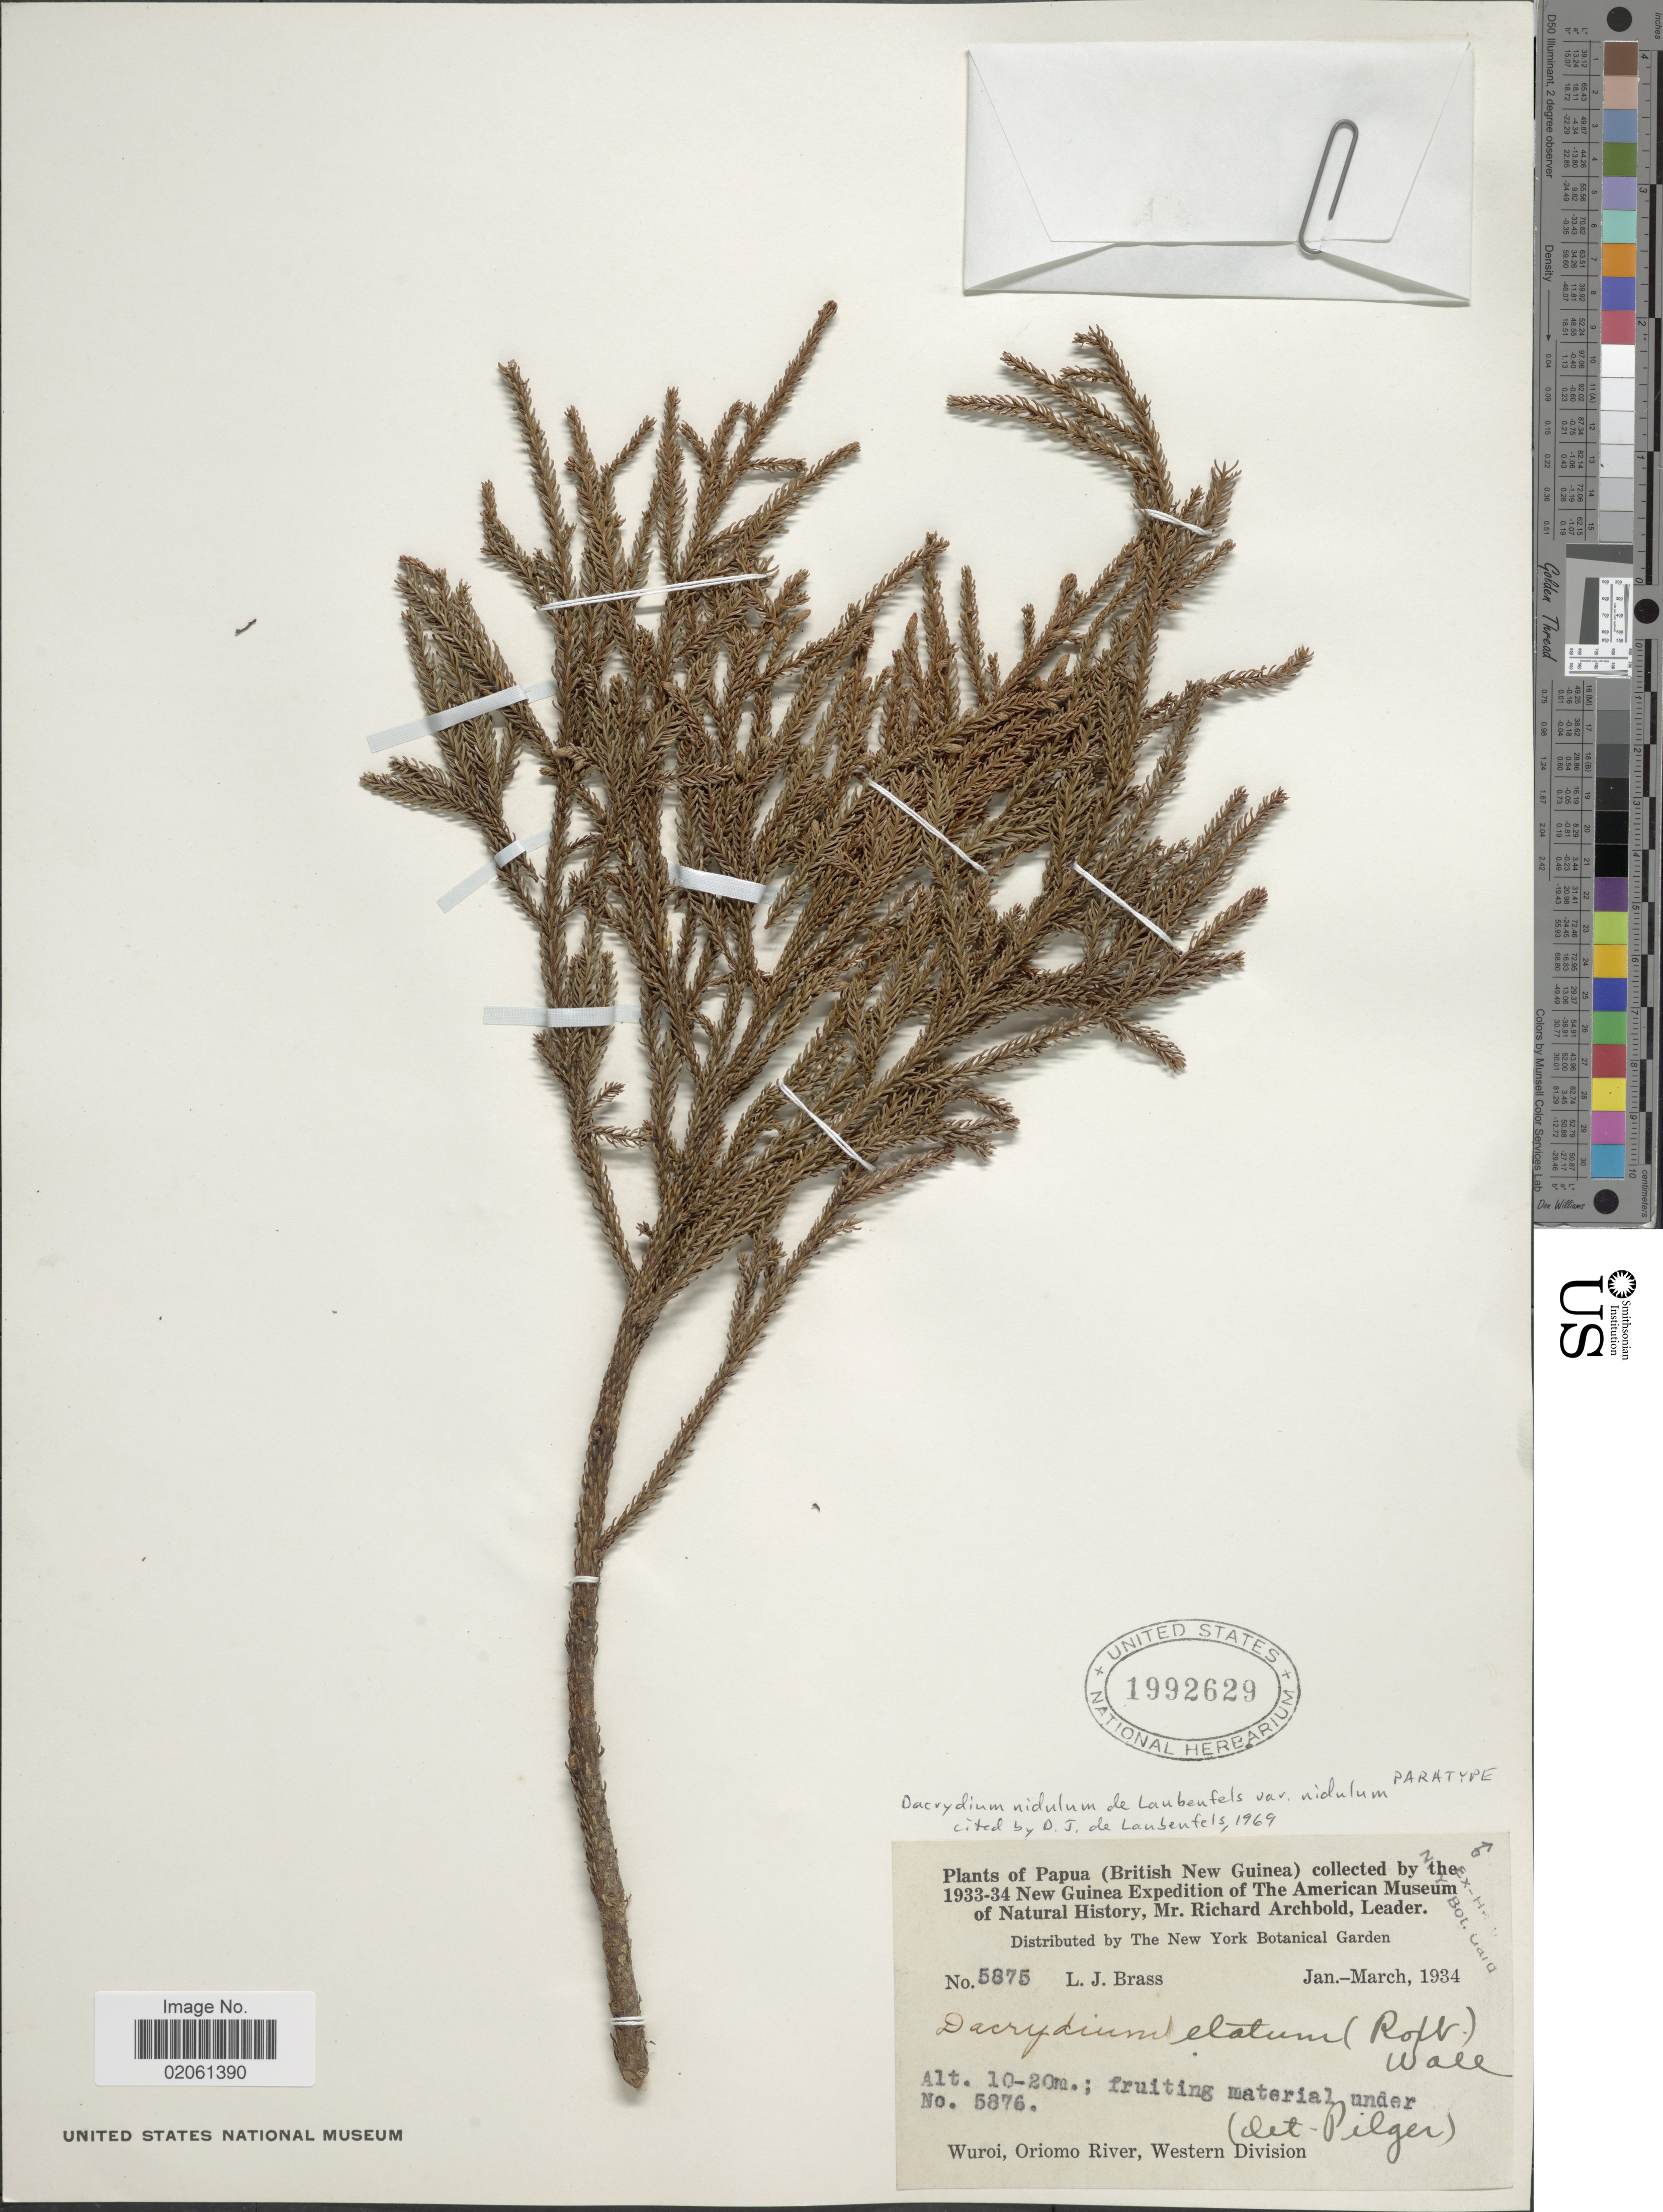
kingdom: Plantae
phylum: Tracheophyta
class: Pinopsida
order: Pinales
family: Podocarpaceae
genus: Dacrydium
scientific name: Dacrydium nidulum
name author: de Laub.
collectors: L. J. Brass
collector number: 5875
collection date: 1934-01/1934-03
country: Papua New Guinea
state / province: Manus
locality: Papua (British New Guinea). Wuroi, Oriomo River, Western Division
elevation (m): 10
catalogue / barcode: US 1992629